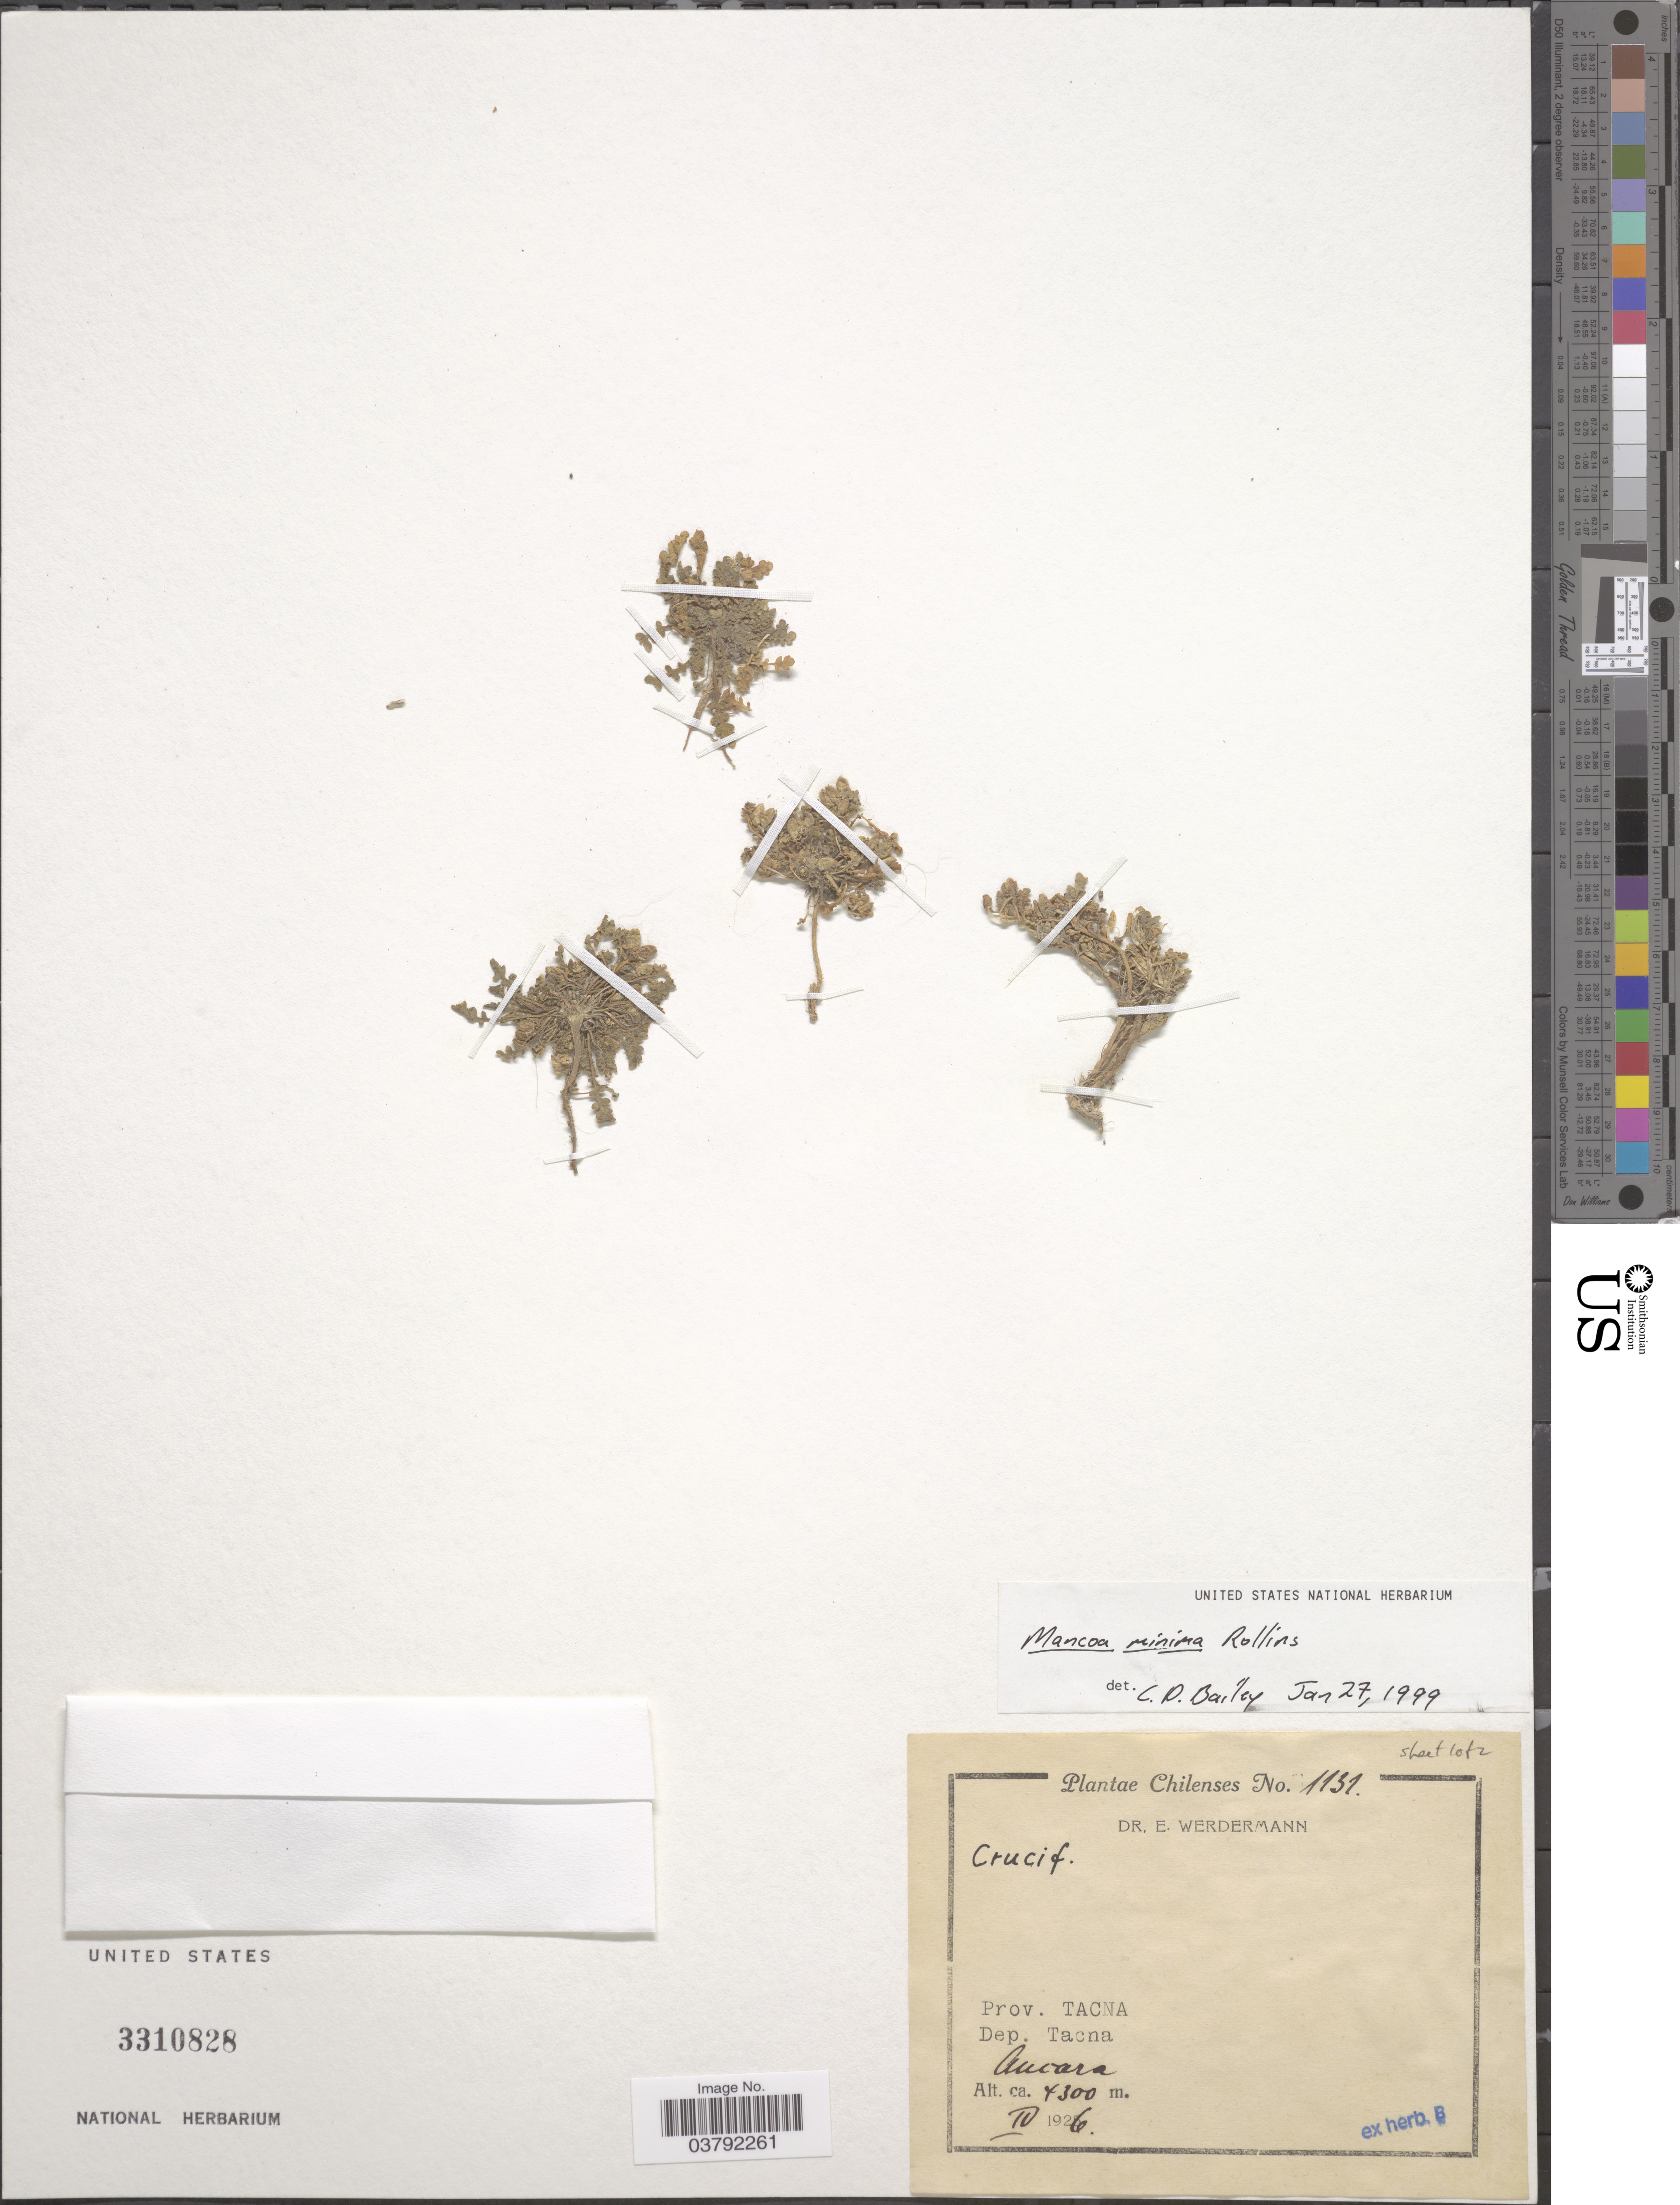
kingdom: Plantae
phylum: Tracheophyta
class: Magnoliopsida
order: Brassicales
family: Brassicaceae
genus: Mancoa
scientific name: Mancoa minima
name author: Rollins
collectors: E. Werdermann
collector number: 1131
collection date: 1926-04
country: Peru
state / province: Tacna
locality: Dep. Tacna. Ancara.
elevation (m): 4300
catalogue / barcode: US 3310828